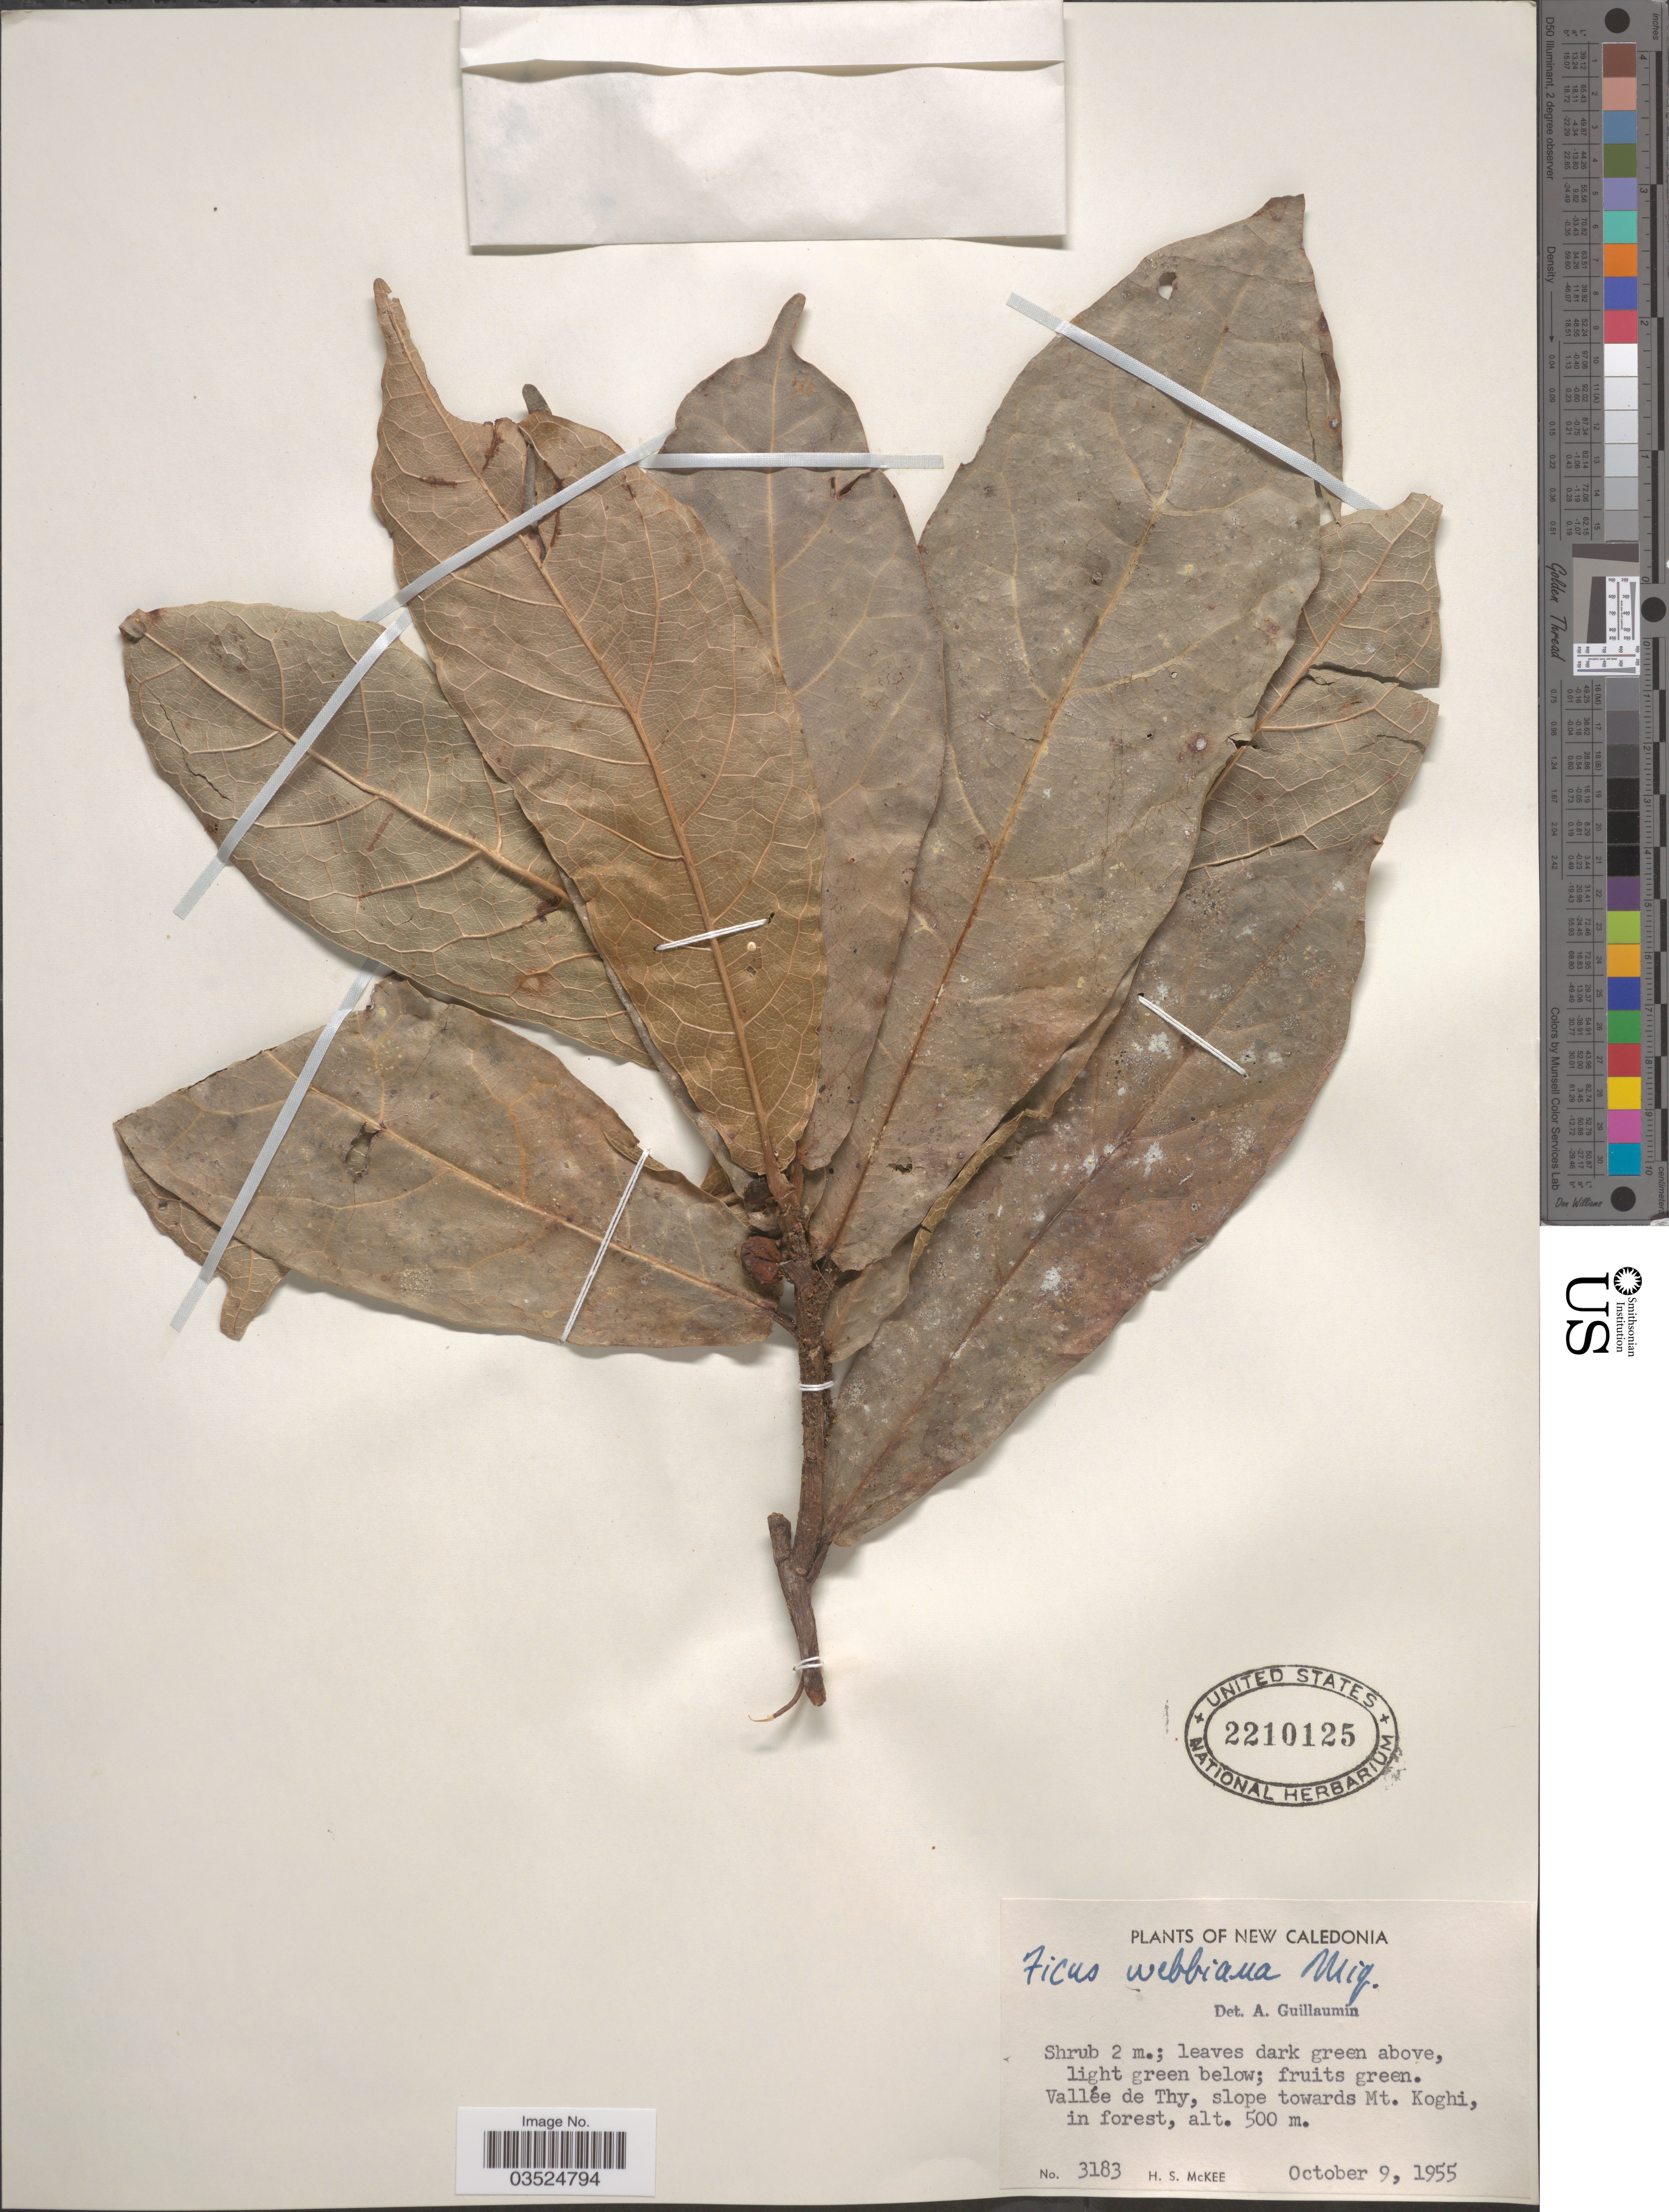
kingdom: Plantae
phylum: Tracheophyta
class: Magnoliopsida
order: Rosales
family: Moraceae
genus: Ficus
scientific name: Ficus webbiana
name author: (Miq.) Miq.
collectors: H. S. McKee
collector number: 3183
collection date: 1955-10-09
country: New Caledonia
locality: Vallée de Thy, slope towards Mt. Koghi, in forest.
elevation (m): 500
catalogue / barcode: US 2210125